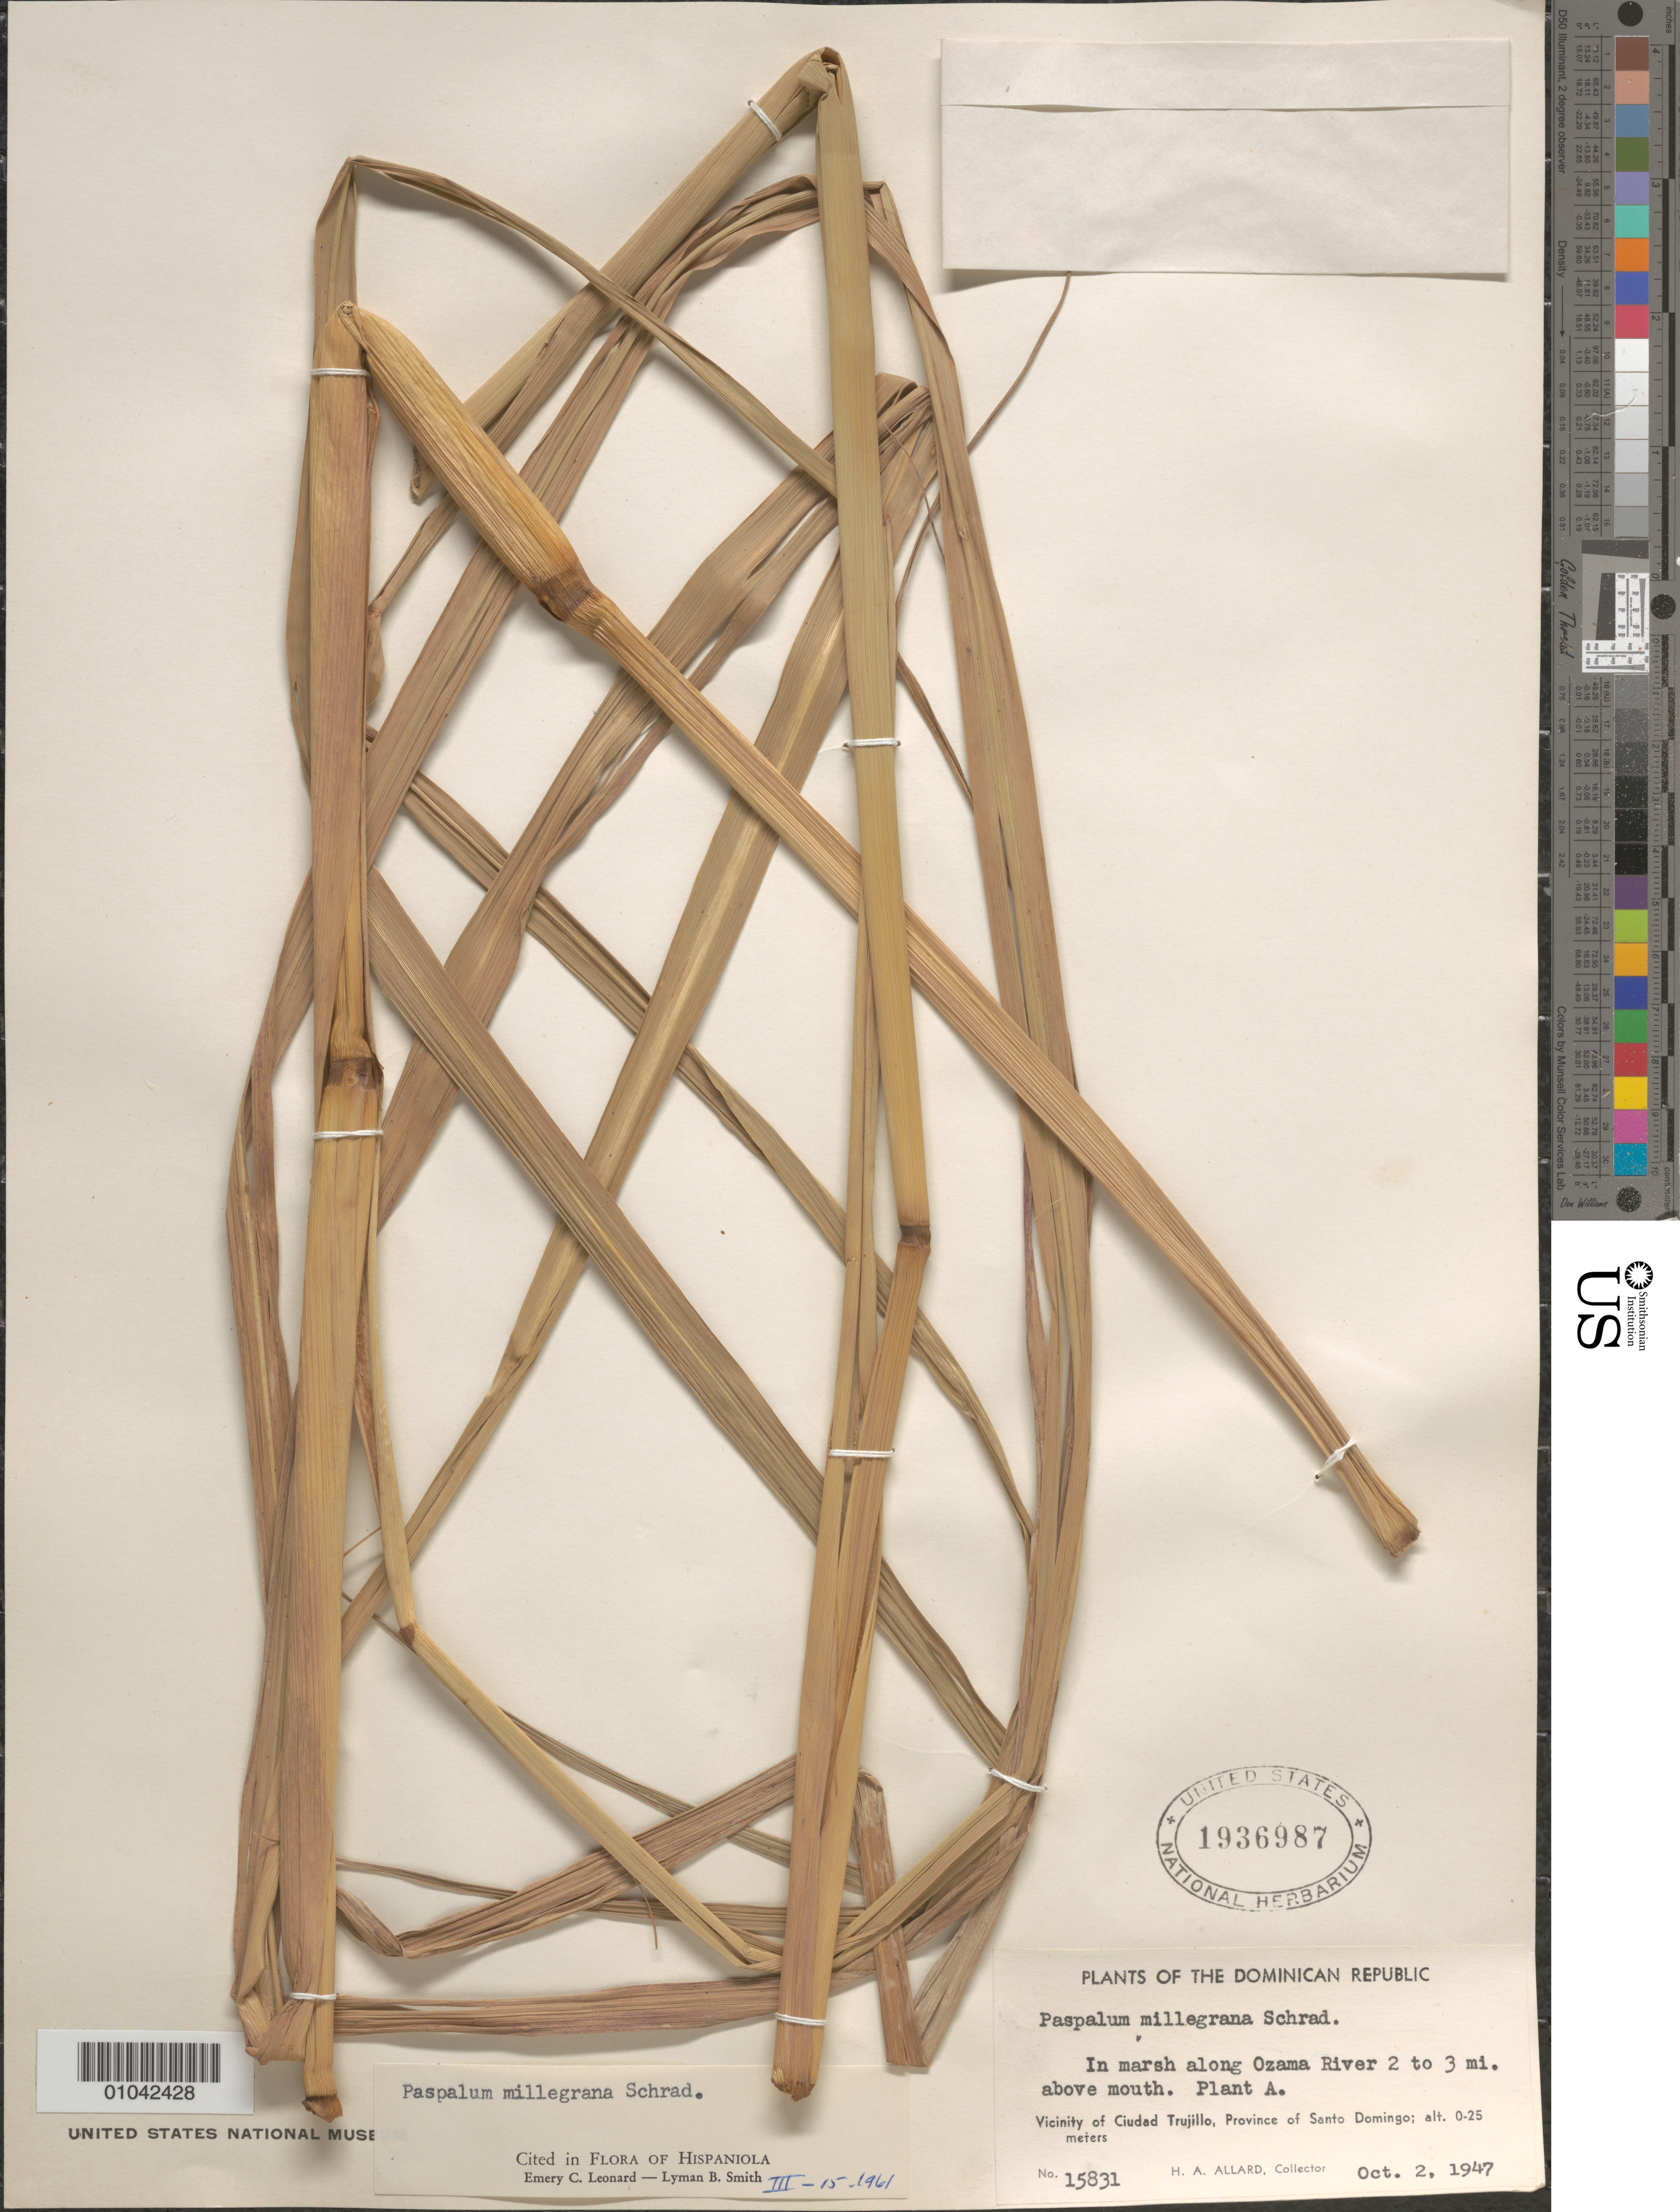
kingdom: Plantae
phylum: Tracheophyta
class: Liliopsida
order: Poales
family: Poaceae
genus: Paspalum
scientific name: Paspalum millegrana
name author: Schrad.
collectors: H. A. Allard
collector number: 15831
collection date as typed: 02 Oct 1947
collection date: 1947-10-02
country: Dominican Republic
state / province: Distrito Nacional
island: Hispaniola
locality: Vicinity of Ciudad Trujillo, along Ozama River, 2-3 miles above mouth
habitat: in marsh along river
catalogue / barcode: US 1936987